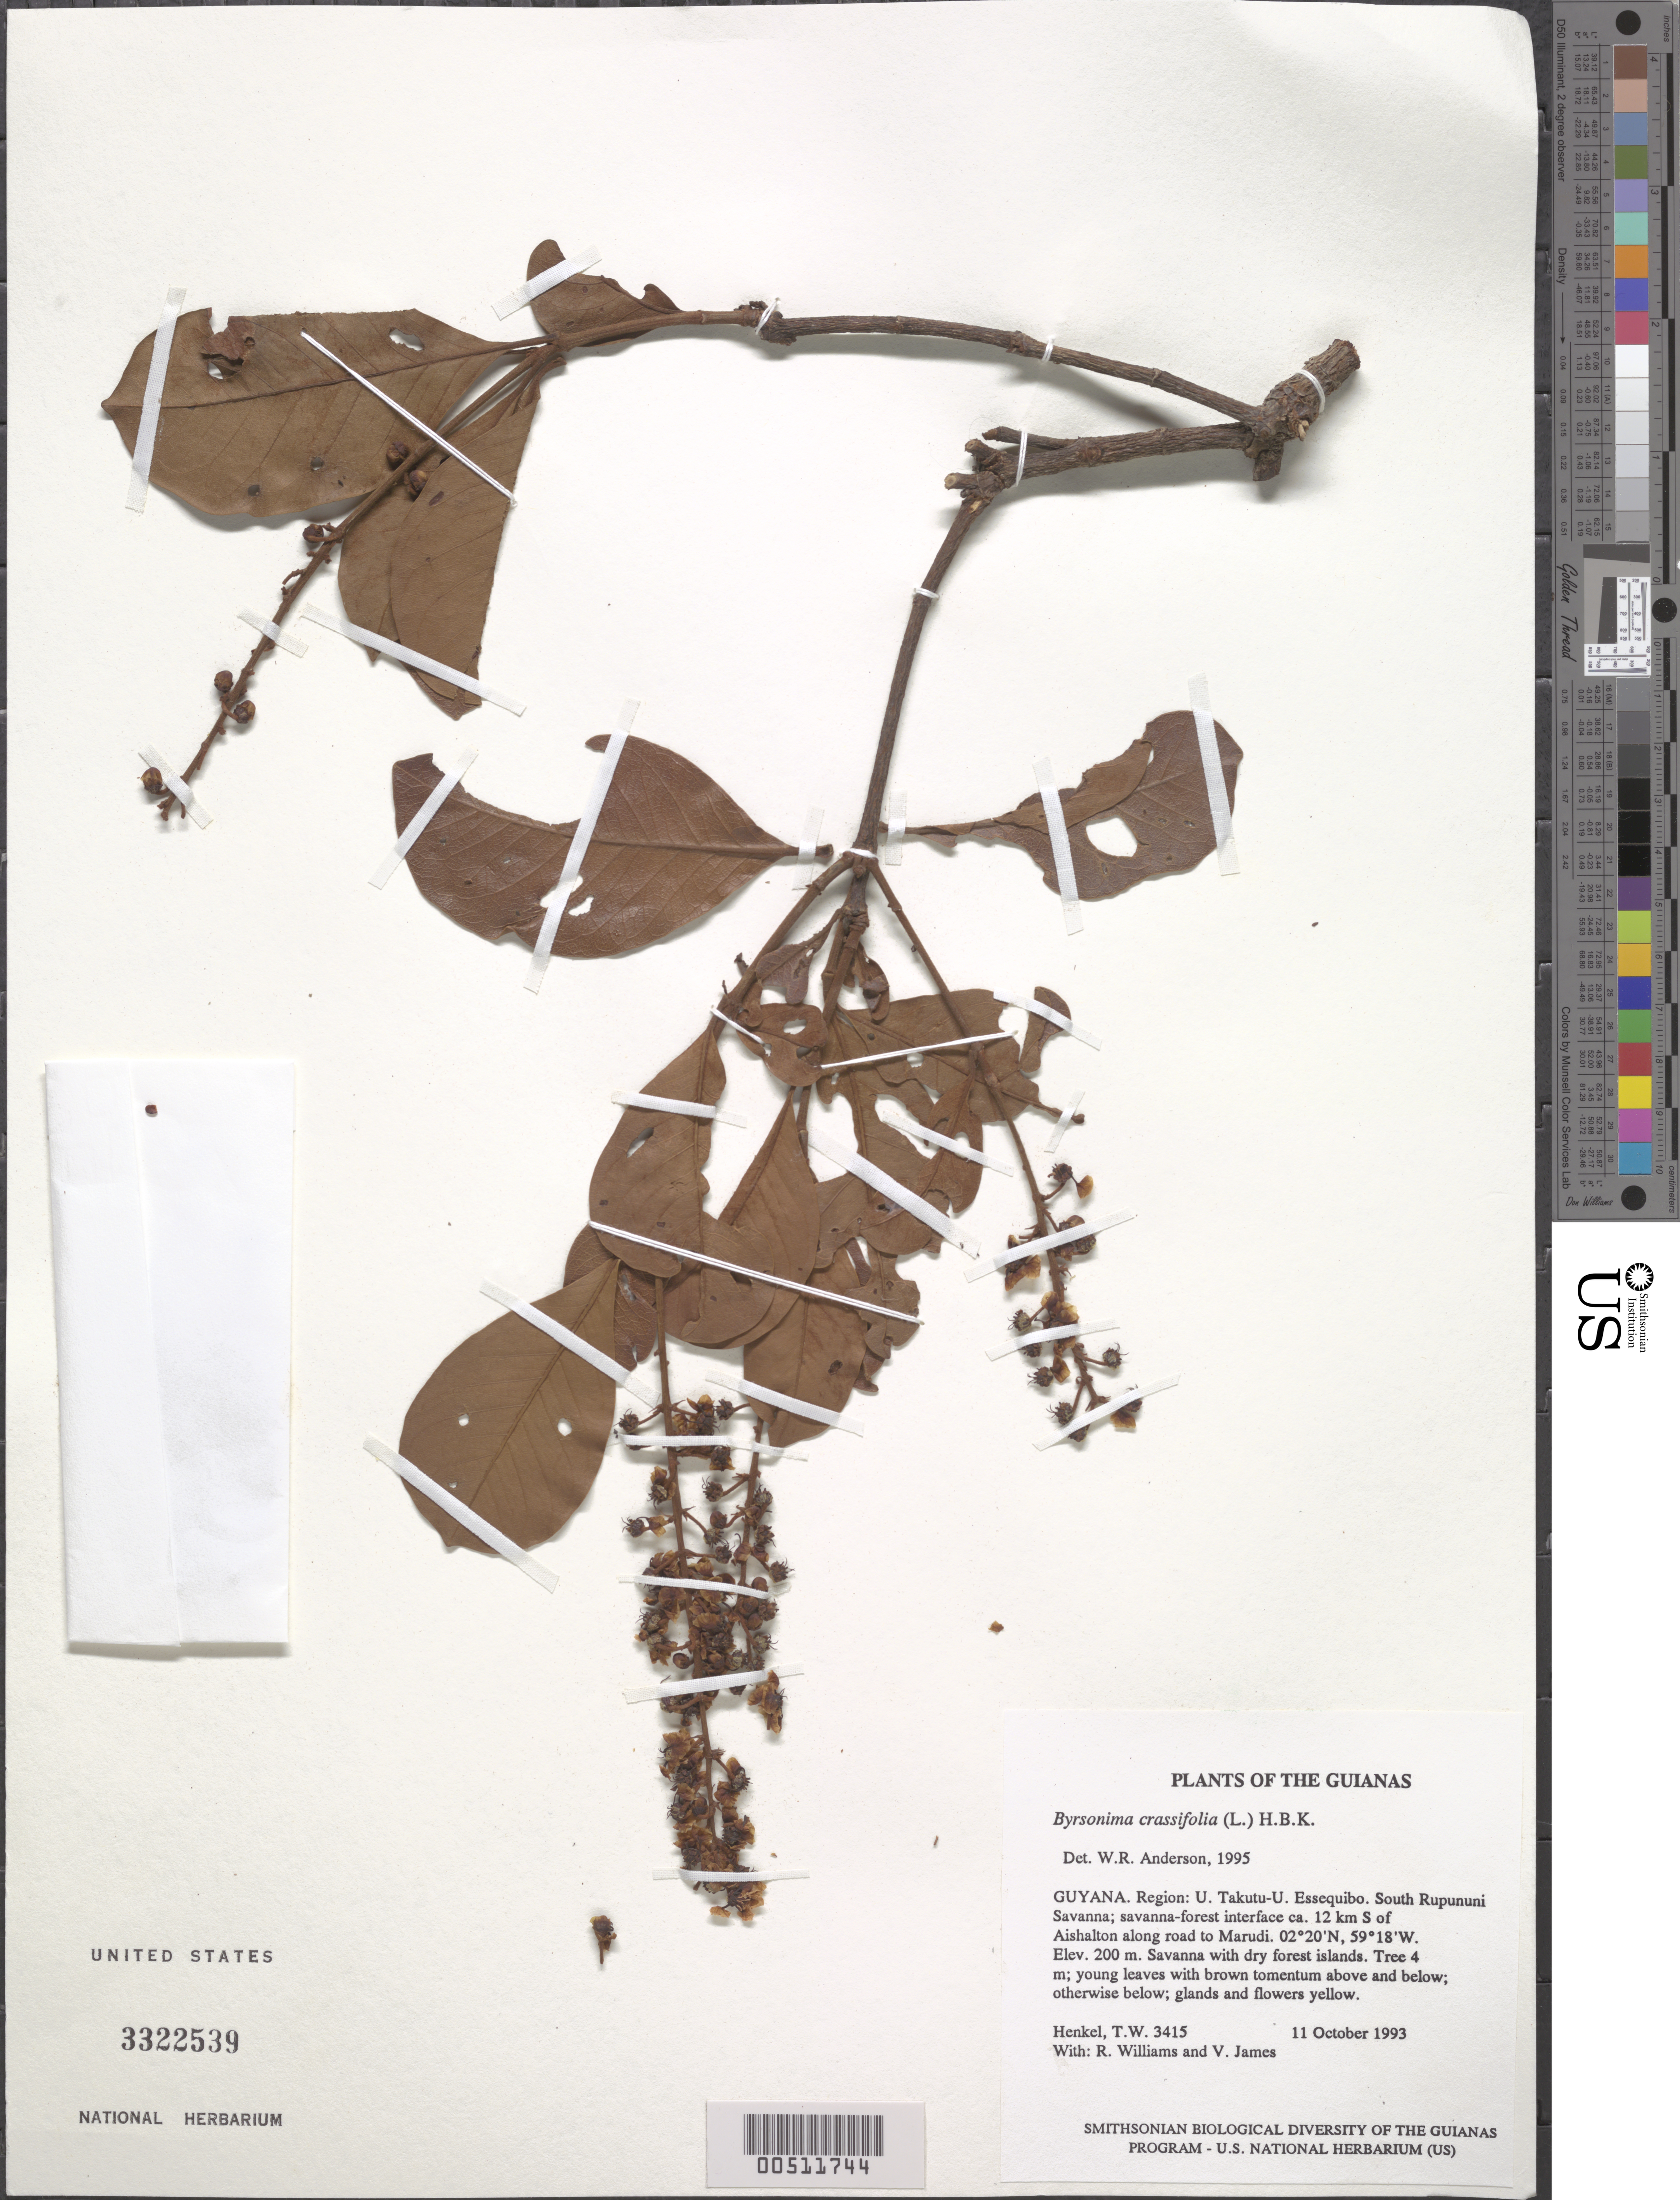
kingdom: Plantae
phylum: Tracheophyta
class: Magnoliopsida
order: Malpighiales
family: Malpighiaceae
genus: Byrsonima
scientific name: Byrsonima crassifolia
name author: (L.) Kunth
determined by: Anderson, W. R., (MICH), University of Michigan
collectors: T. Henkel, R. Williams & V. James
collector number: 3415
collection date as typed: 11 October 1993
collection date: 1993-10-11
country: Guyana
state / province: U. Takutu-U. Essequibo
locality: South Rupununi Savanna; savanna-forest interface ca. 12 km S of Aishalton along road to Marudi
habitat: Savanna with dry forest islands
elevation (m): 200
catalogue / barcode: US 3322539